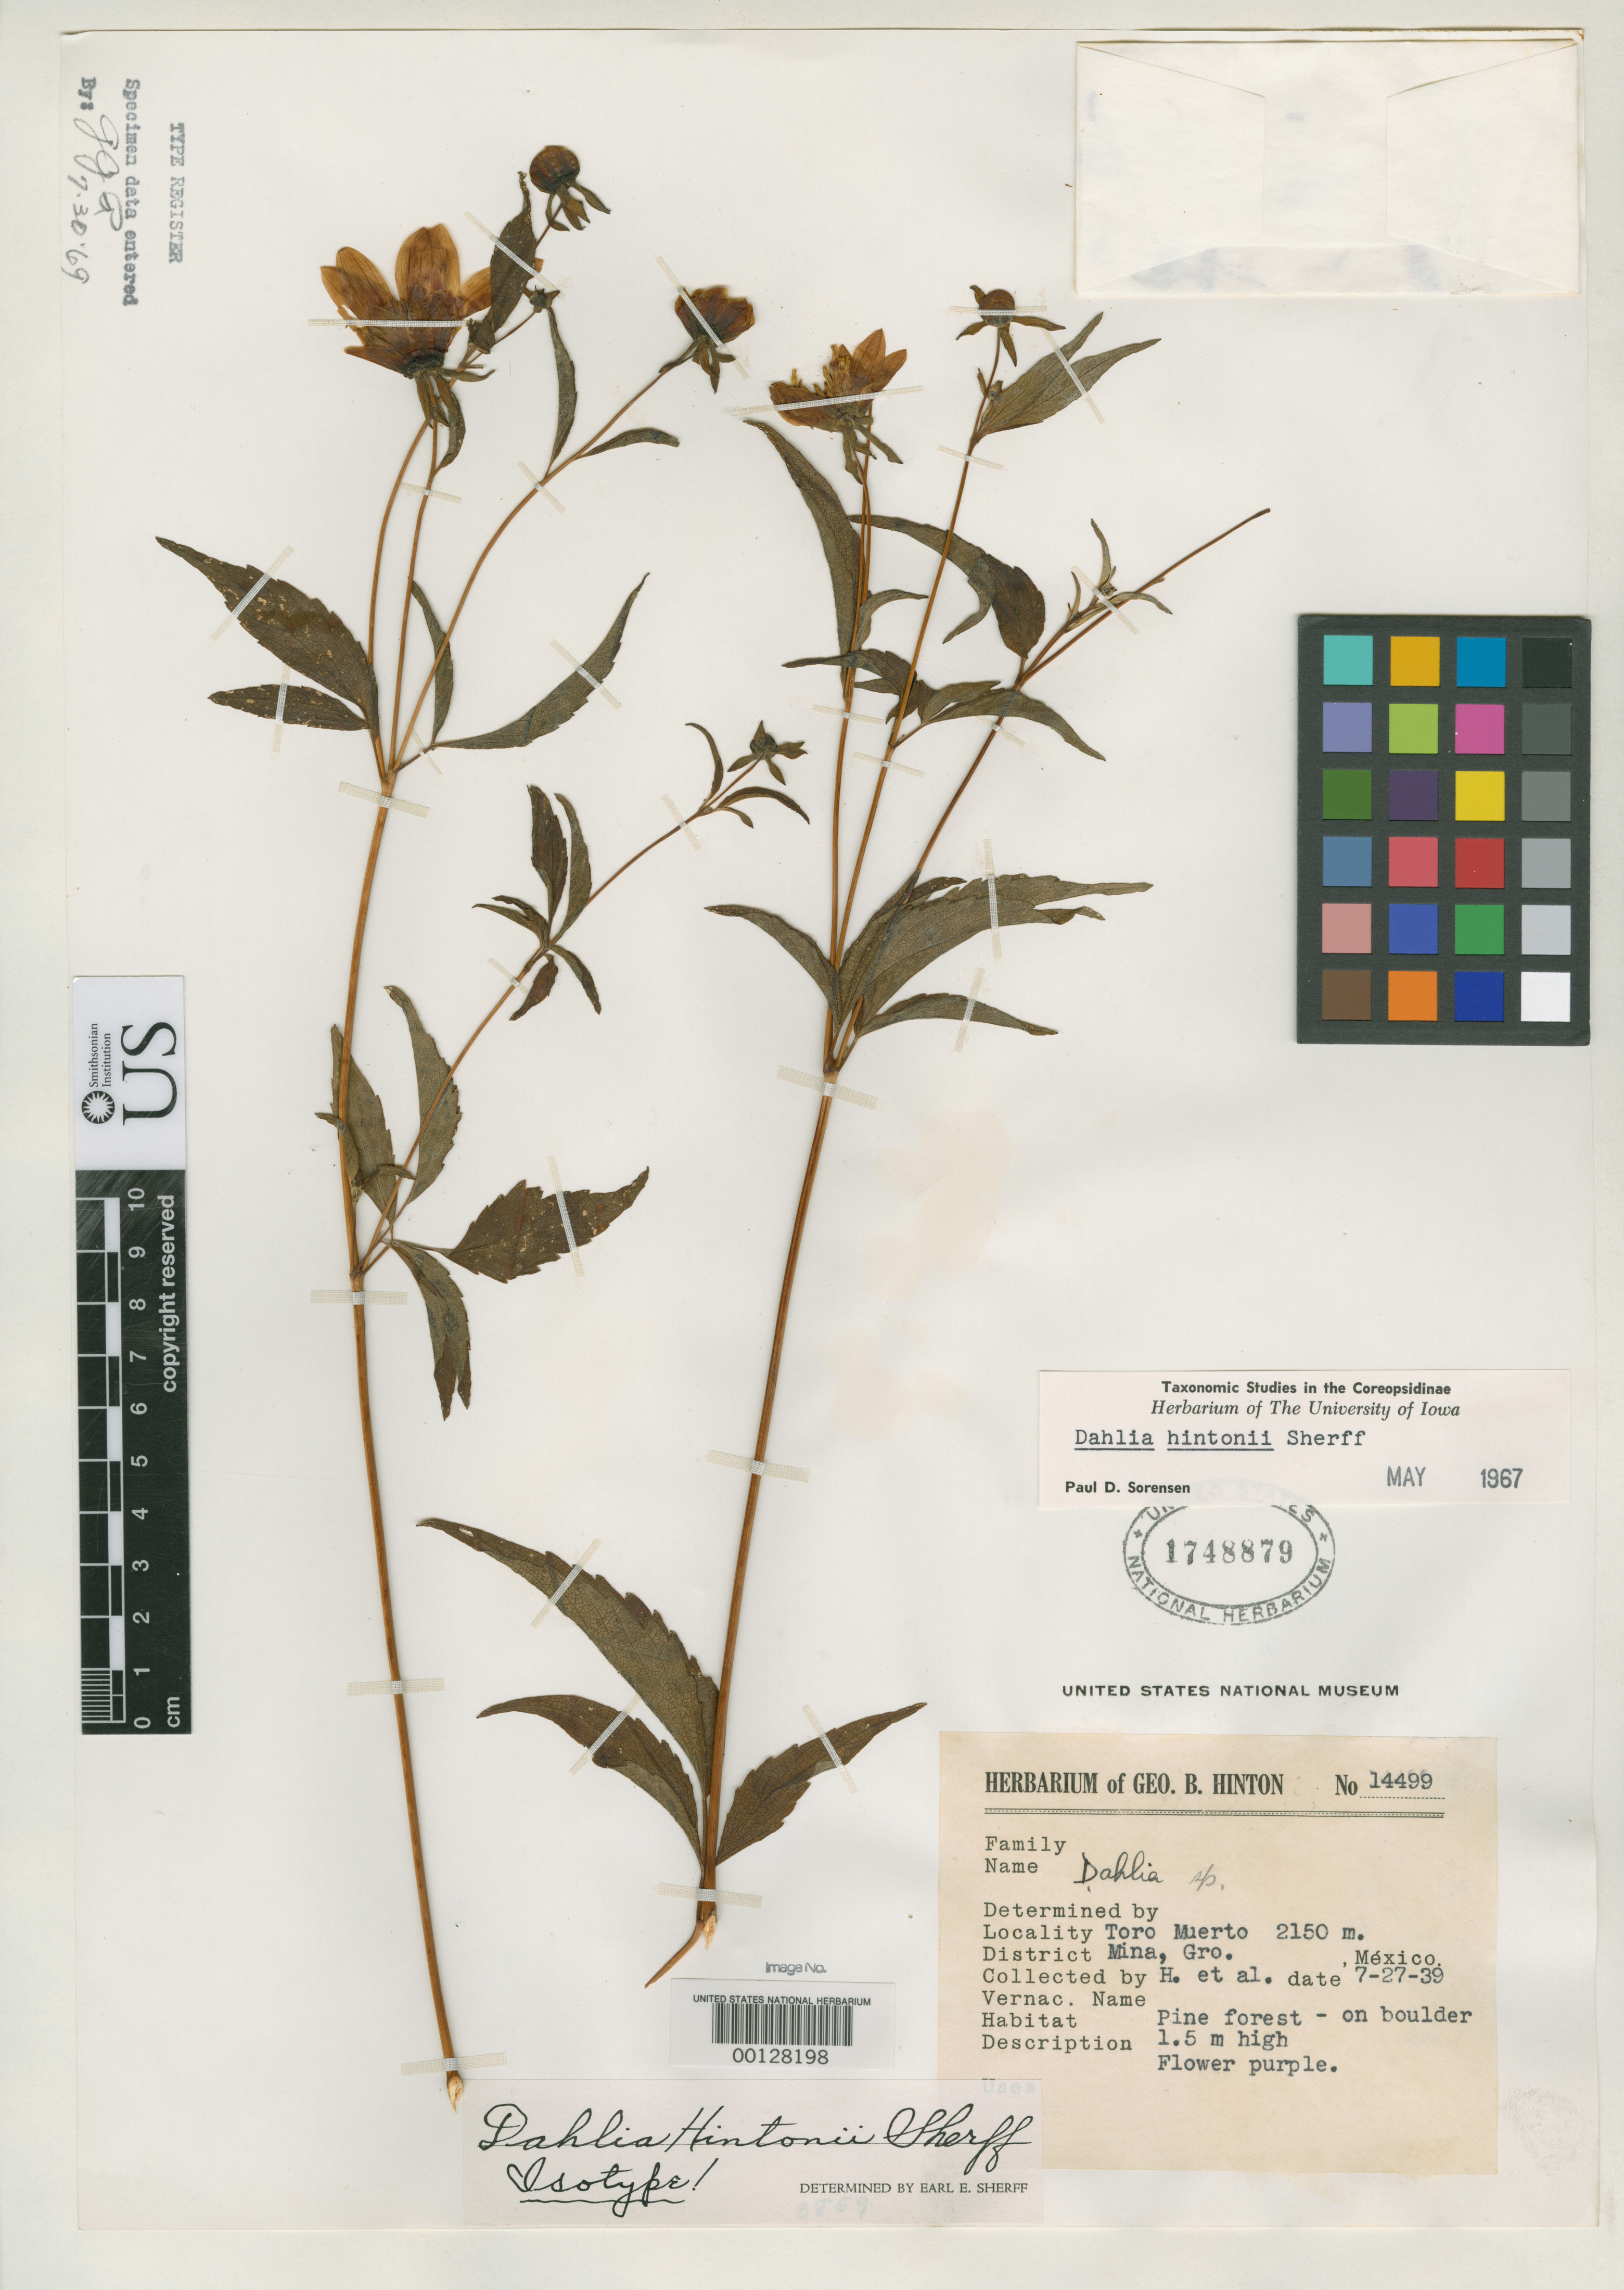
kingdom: Plantae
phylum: Tracheophyta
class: Magnoliopsida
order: Asterales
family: Asteraceae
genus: Dahlia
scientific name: Dahlia hintonii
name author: Sherff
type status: Isotype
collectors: G. B. Hinton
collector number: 14499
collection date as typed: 27 Jul 1939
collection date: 1939-07-27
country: Mexico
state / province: Guerrero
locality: Mina, Toro Muerto.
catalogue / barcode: US 1748879